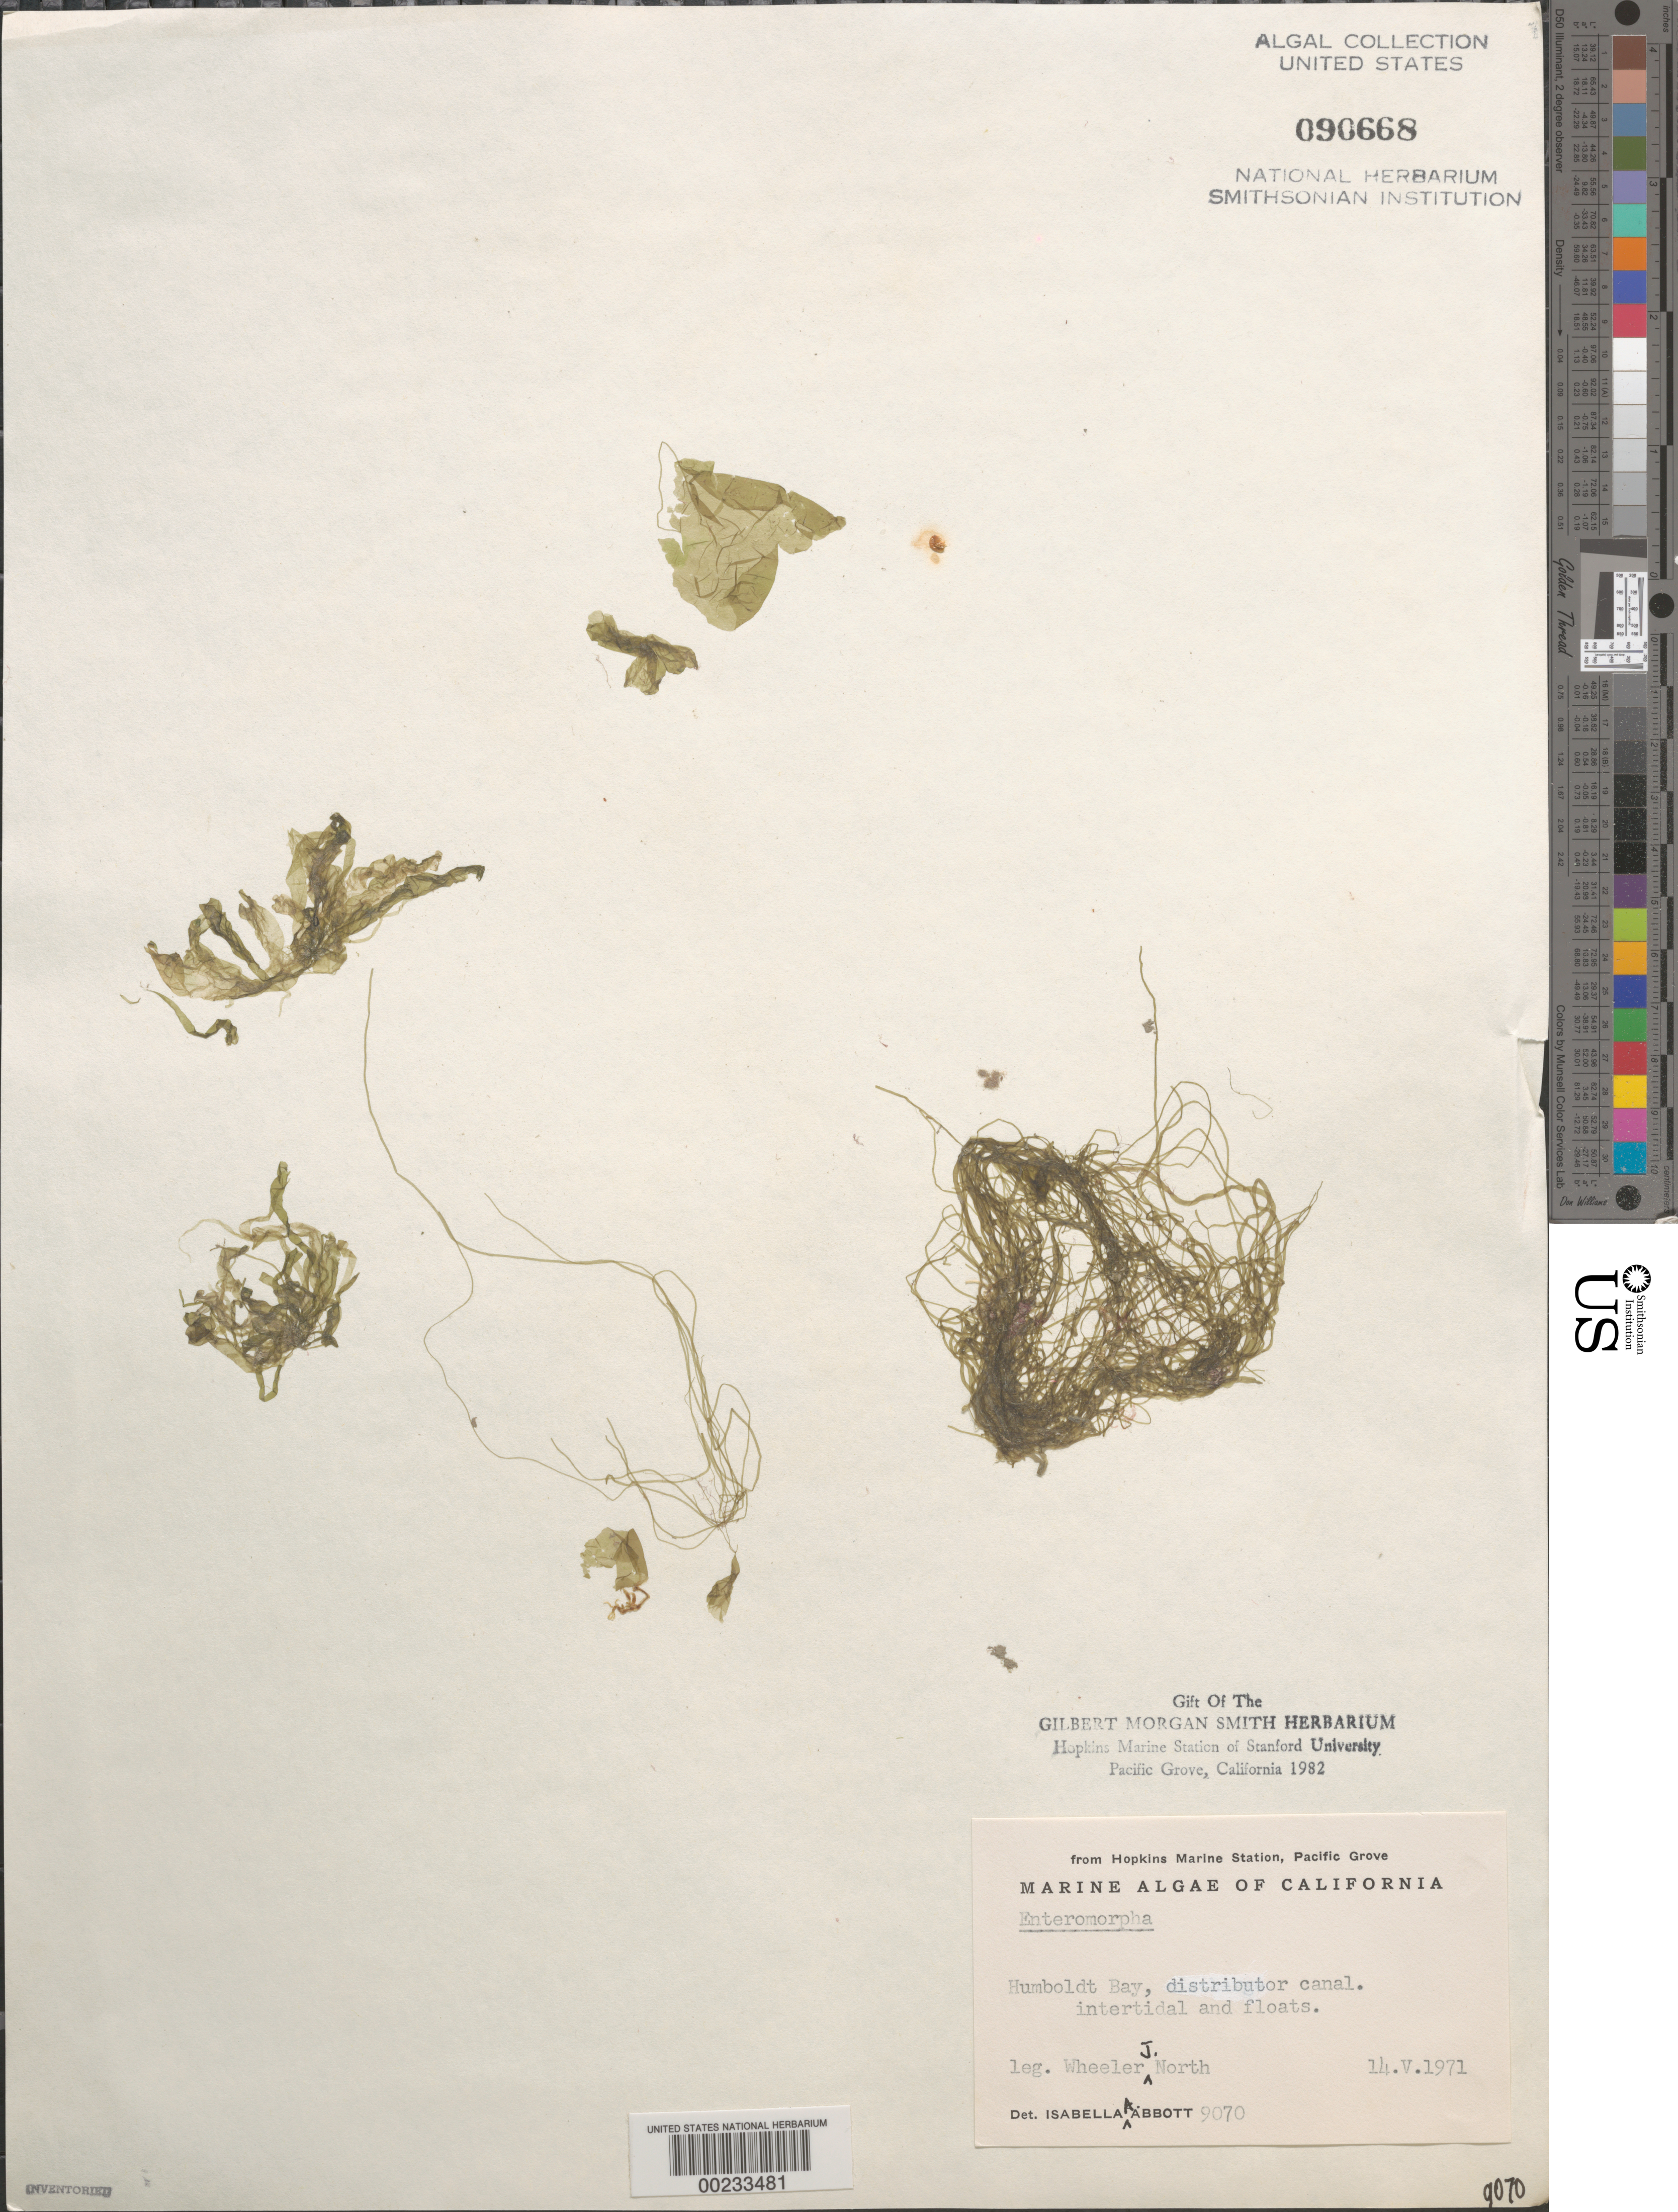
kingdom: Plantae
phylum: Chlorophyta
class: Ulvophyceae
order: Ulvales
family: Ulvaceae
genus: Ulva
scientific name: Ulva sp.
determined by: Algae name updating Project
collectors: W. North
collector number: IAA 9070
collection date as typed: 14 May 1971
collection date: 1971-05-14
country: United States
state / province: California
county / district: Humboldt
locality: Humboldt Bay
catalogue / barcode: US 90668